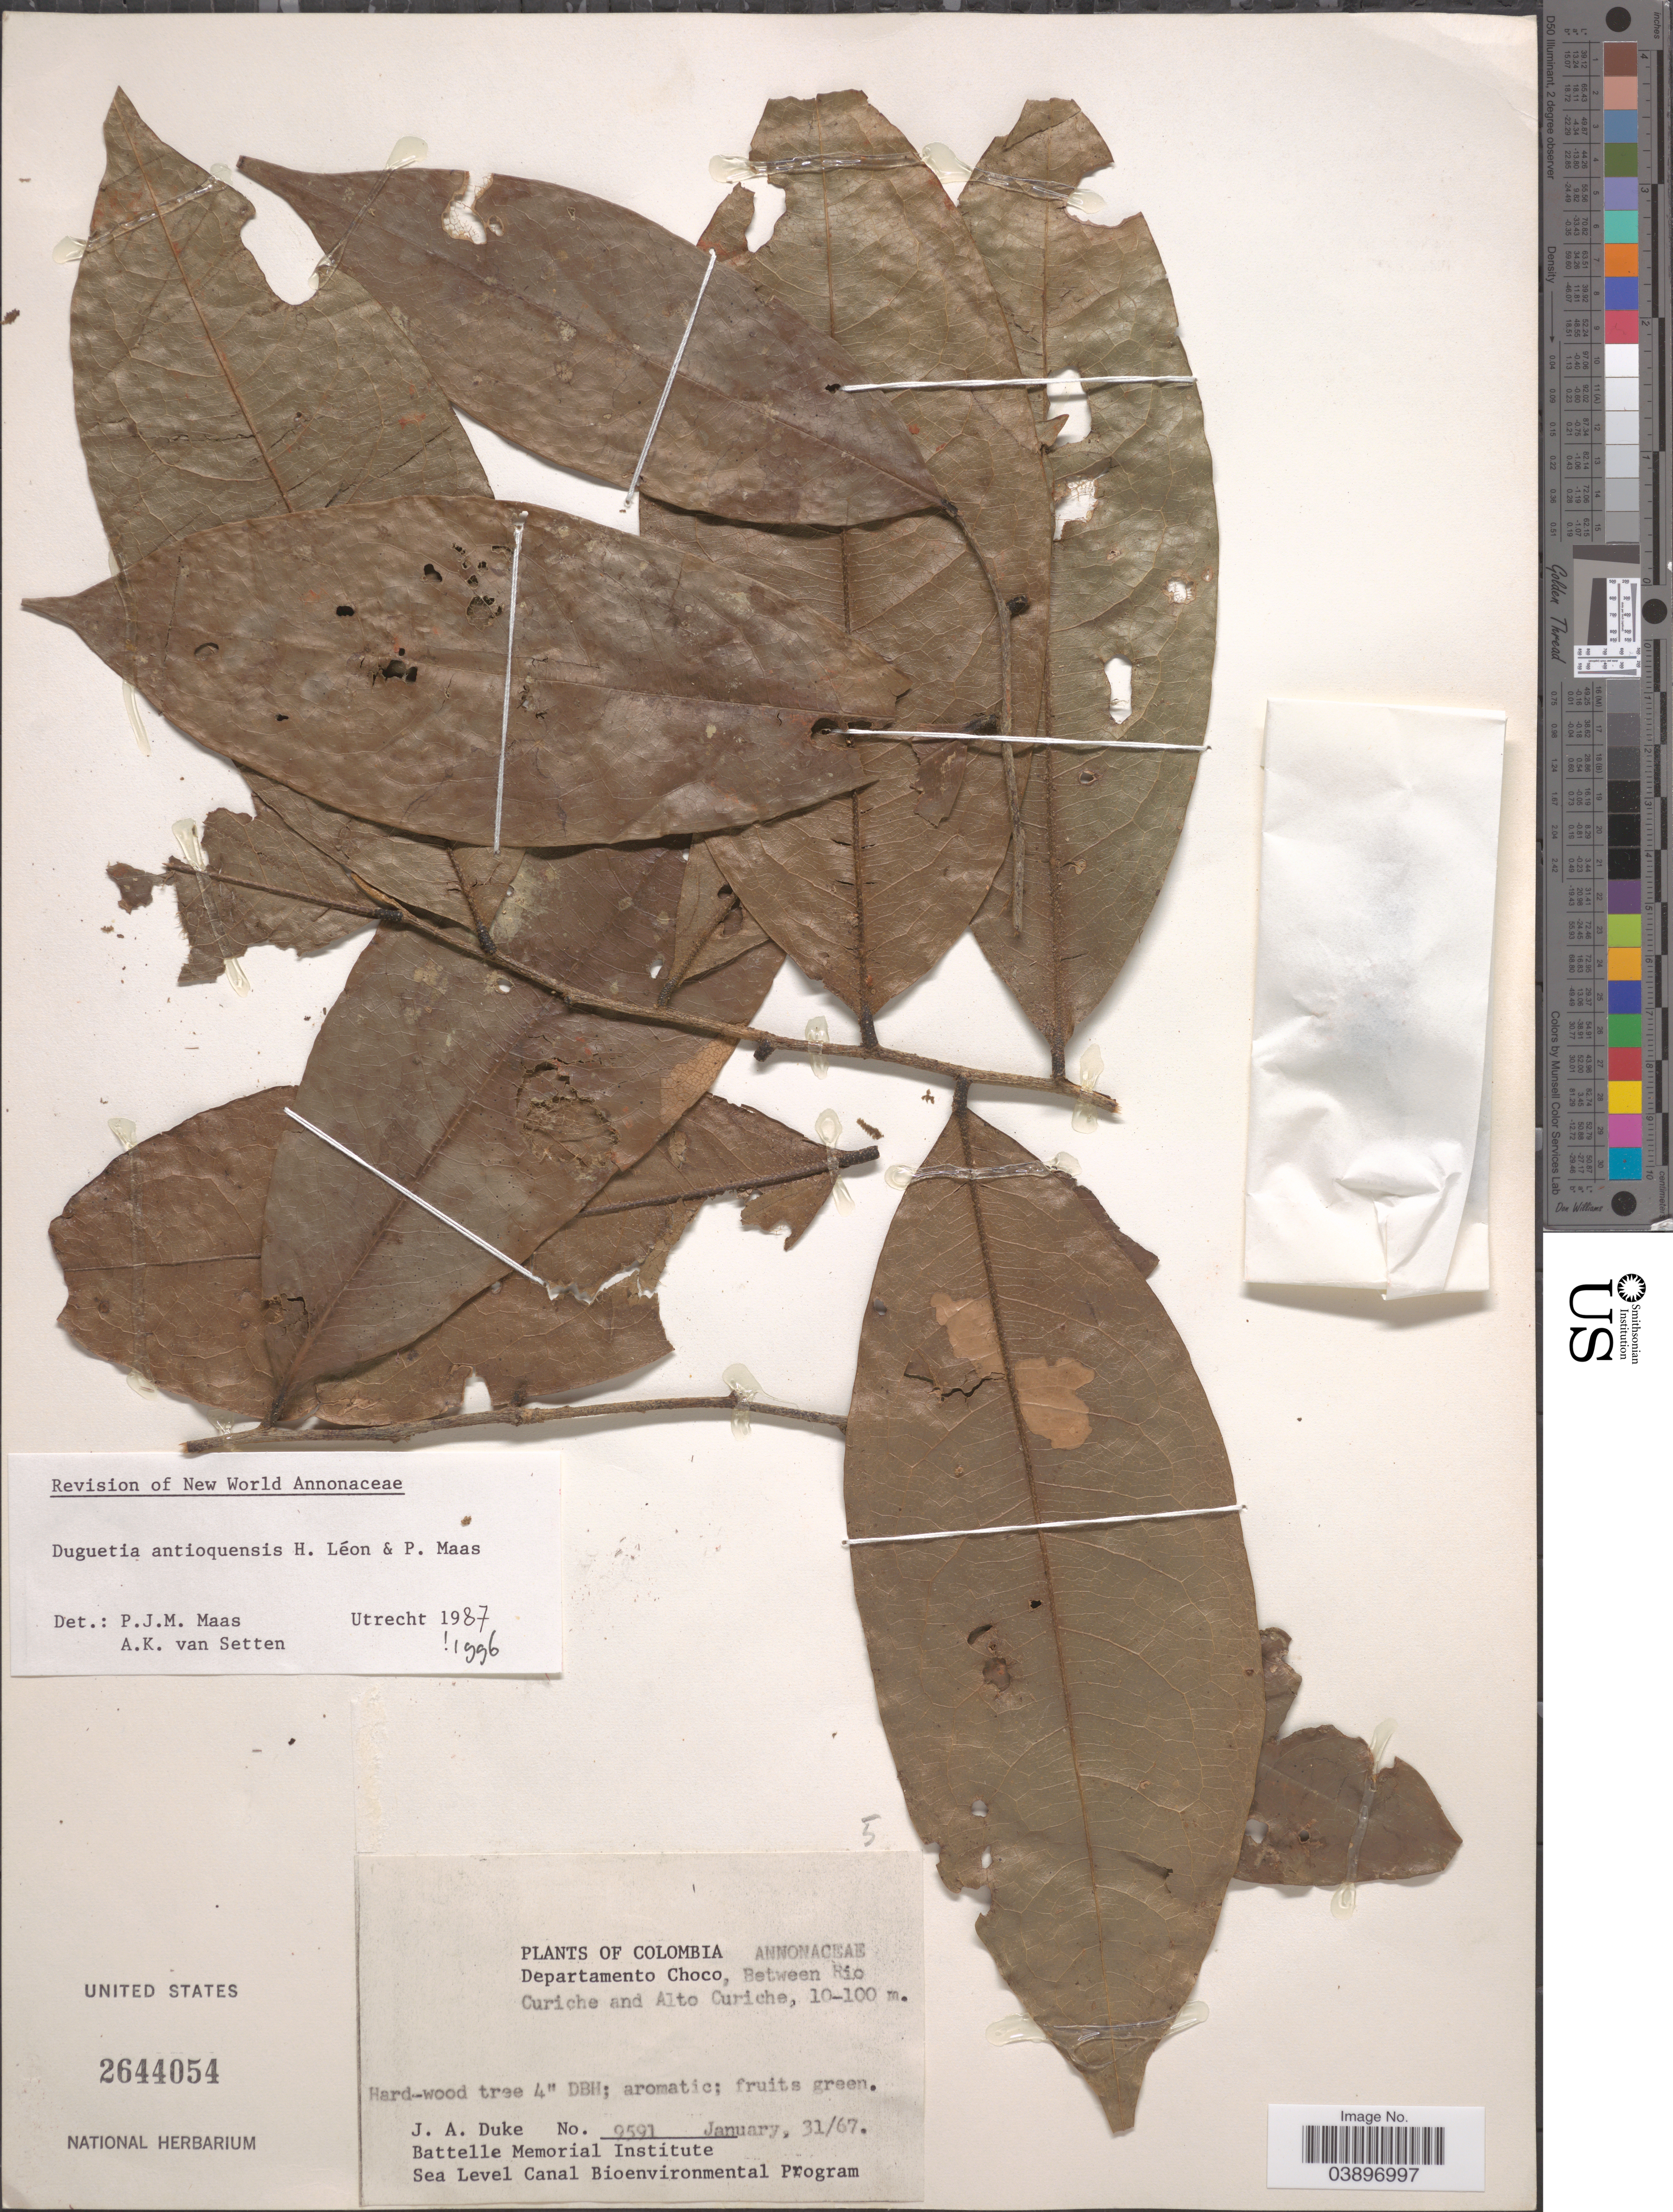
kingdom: Plantae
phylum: Tracheophyta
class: Magnoliopsida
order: Magnoliales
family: Annonaceae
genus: Duguetia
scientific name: Duguetia antioquensis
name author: León & Maas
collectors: J. A. Duke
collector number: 9591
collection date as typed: Transcribed d/m/y: 31/1/67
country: Colombia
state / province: Chocó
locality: Departamento Choco, Between Río Curiche and Alto Curiche.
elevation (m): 10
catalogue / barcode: US 2644054